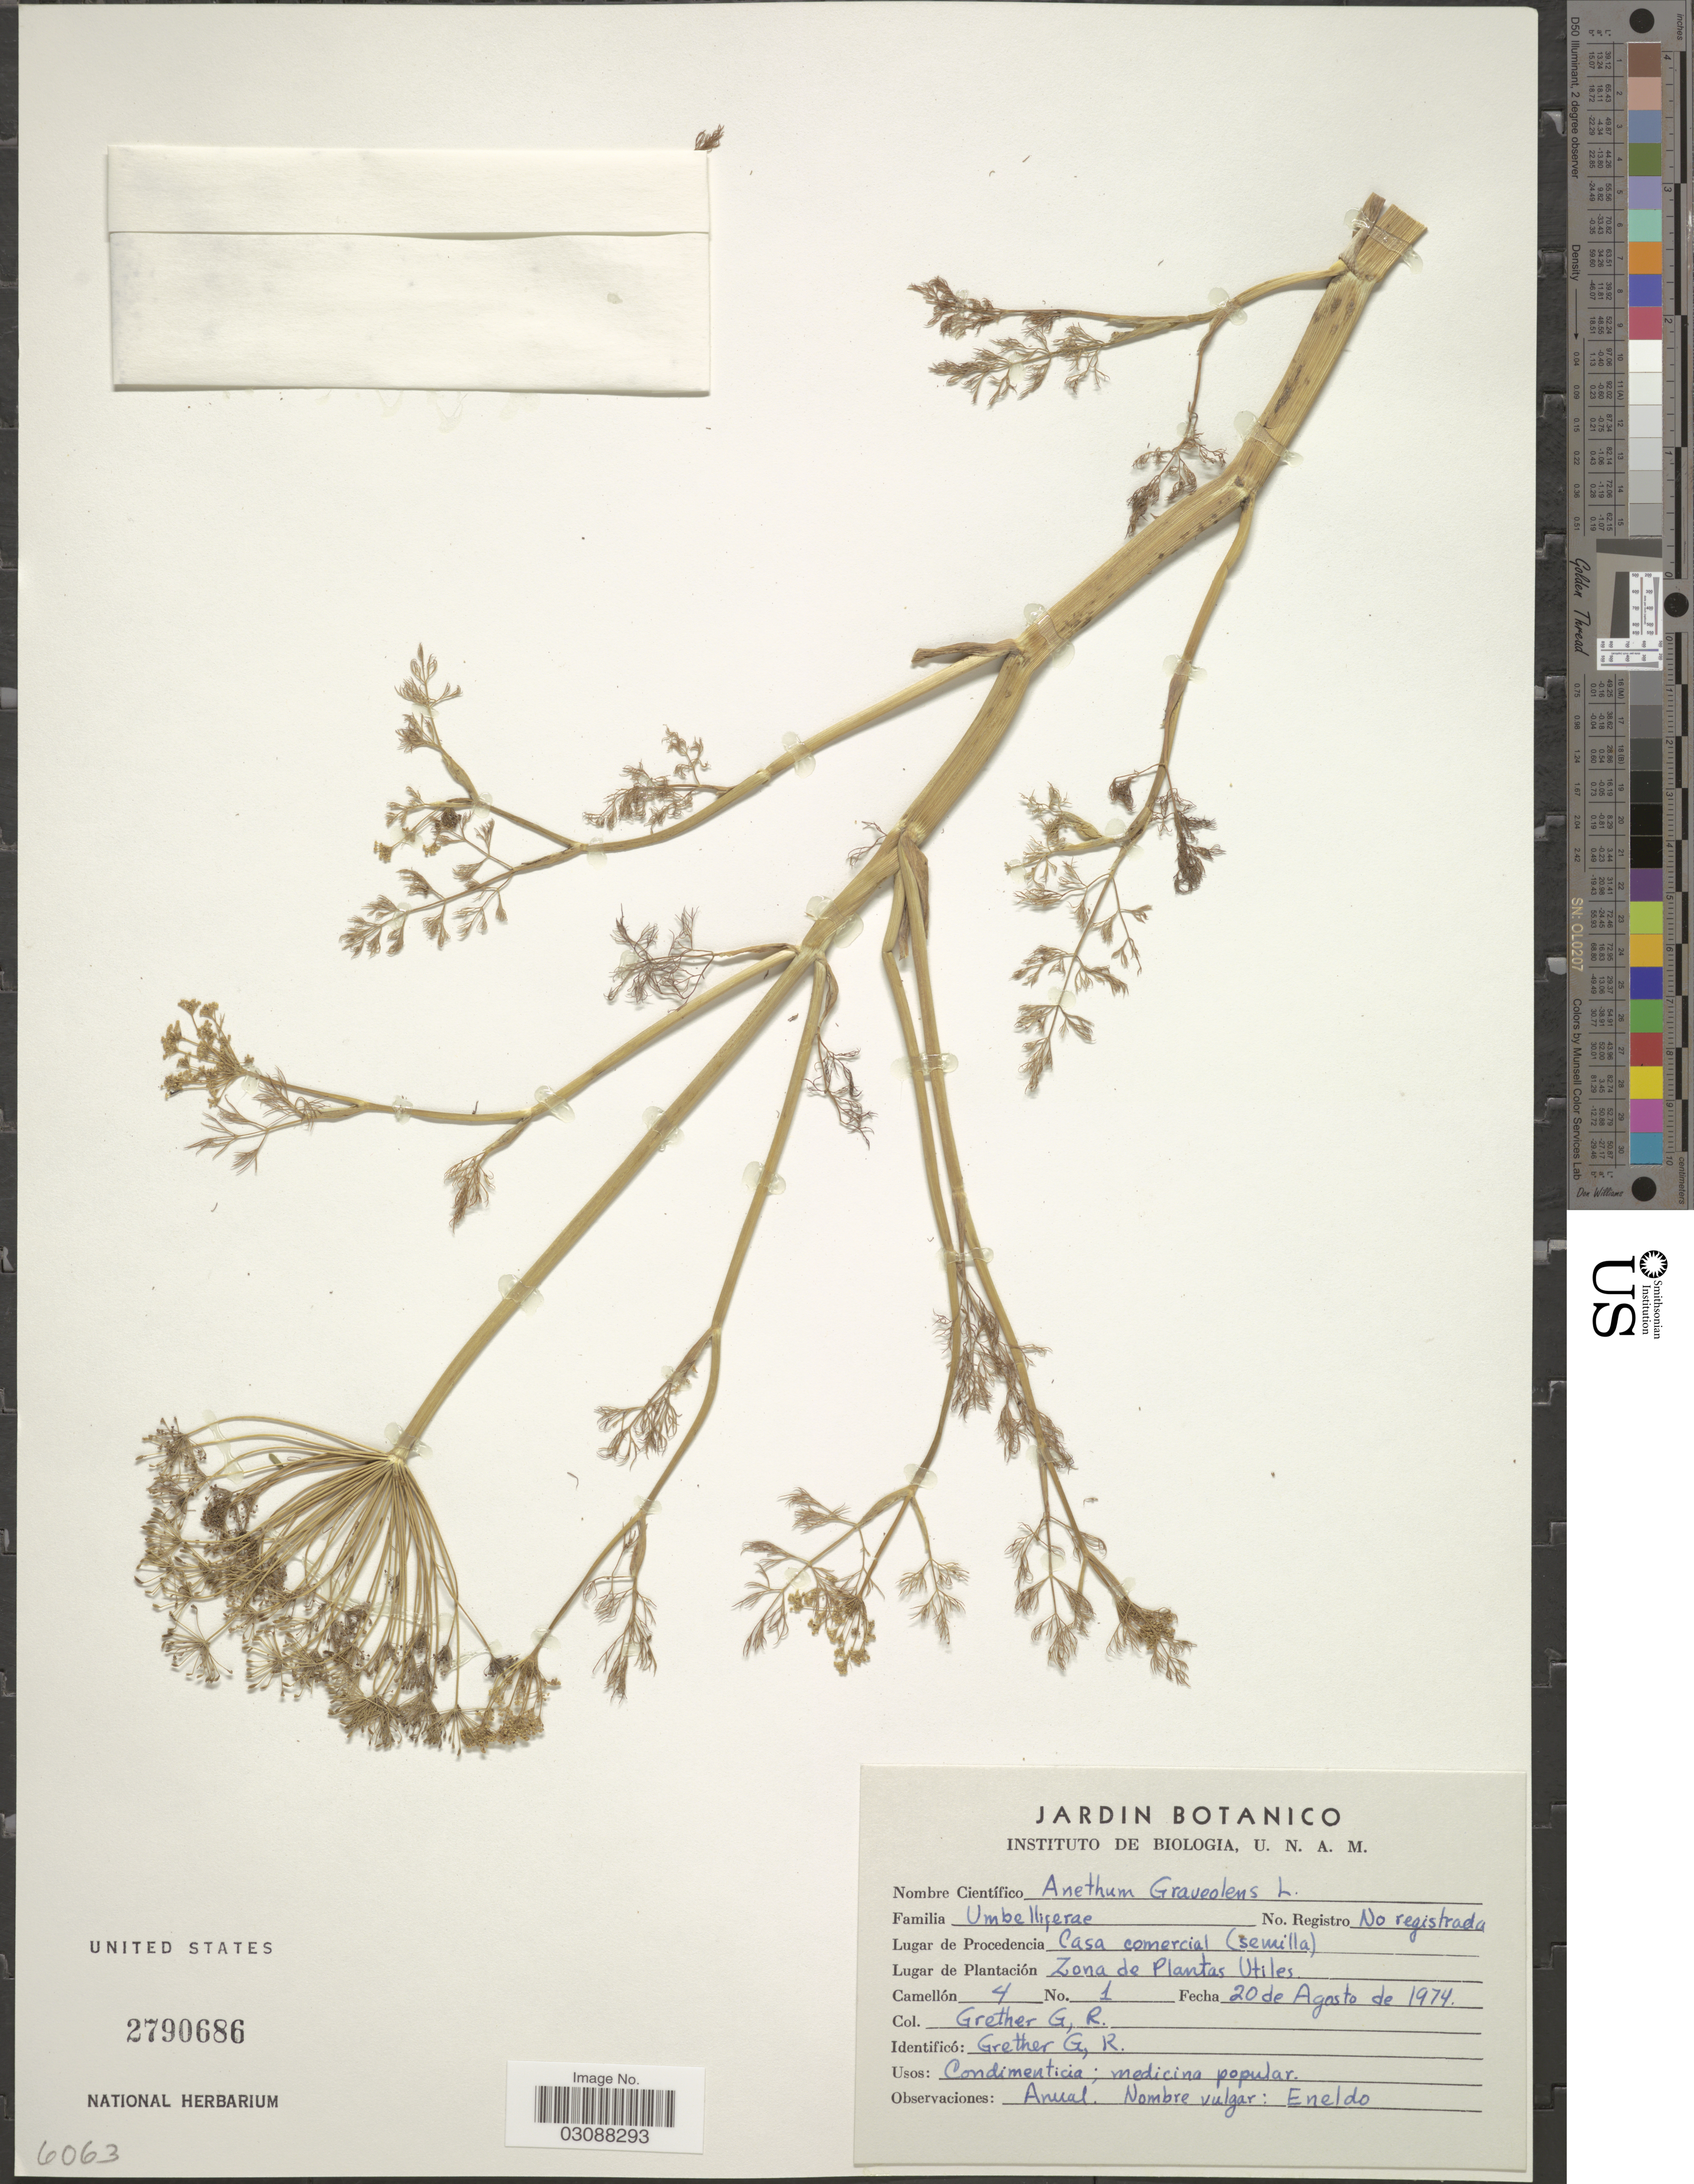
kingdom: Plantae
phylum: Tracheophyta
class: Magnoliopsida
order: Apiales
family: Apiaceae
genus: Anethum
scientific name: Anethum graveolens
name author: L.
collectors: G. Grether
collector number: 1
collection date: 1974-08-20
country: Mexico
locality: Procedencia Casa comercial (semilla). Zona de Plantas Utiles.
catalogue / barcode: US 2790686